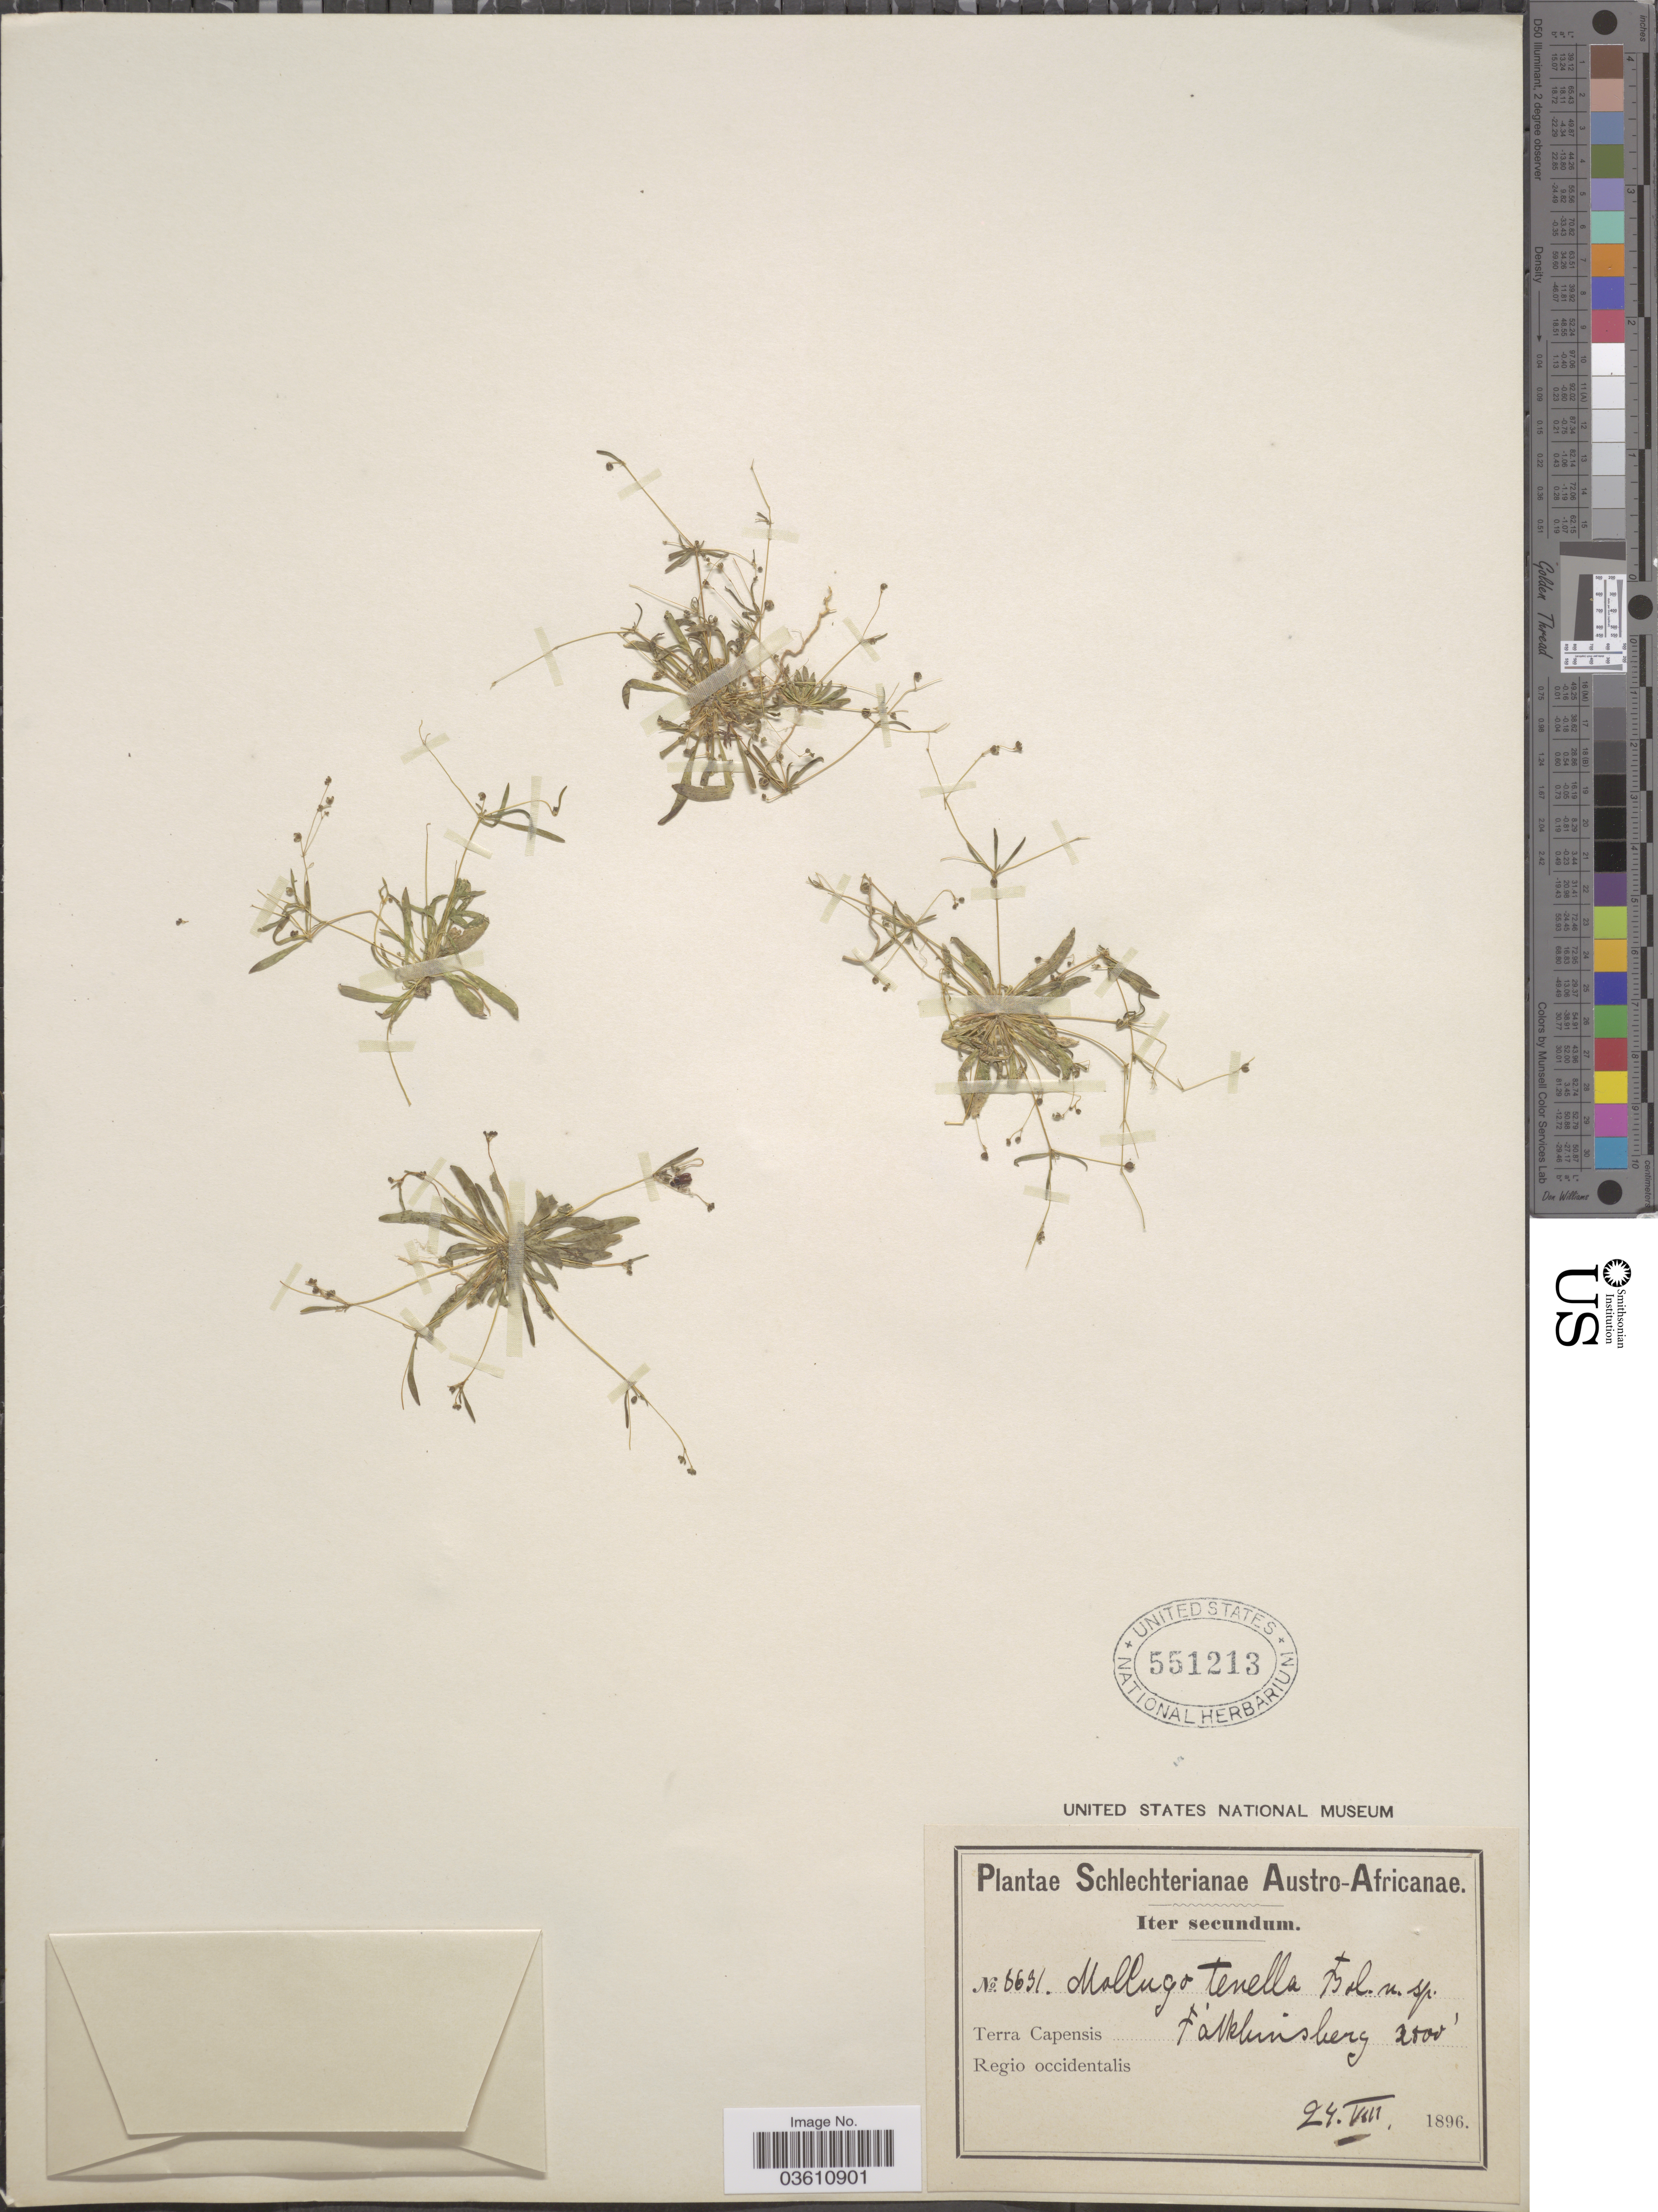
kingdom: Plantae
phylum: Tracheophyta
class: Magnoliopsida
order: Caryophyllales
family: Molluginaceae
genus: Mollugo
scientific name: Mollugo tenella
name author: Bolus ex Schltr.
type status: Isosyntype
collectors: Schlechter, --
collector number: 8631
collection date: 1896-08-24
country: South Africa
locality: Austro-Africanae. Terra Capensis Falkinsberg. Regio occidentalis.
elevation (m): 610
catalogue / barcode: US 551213